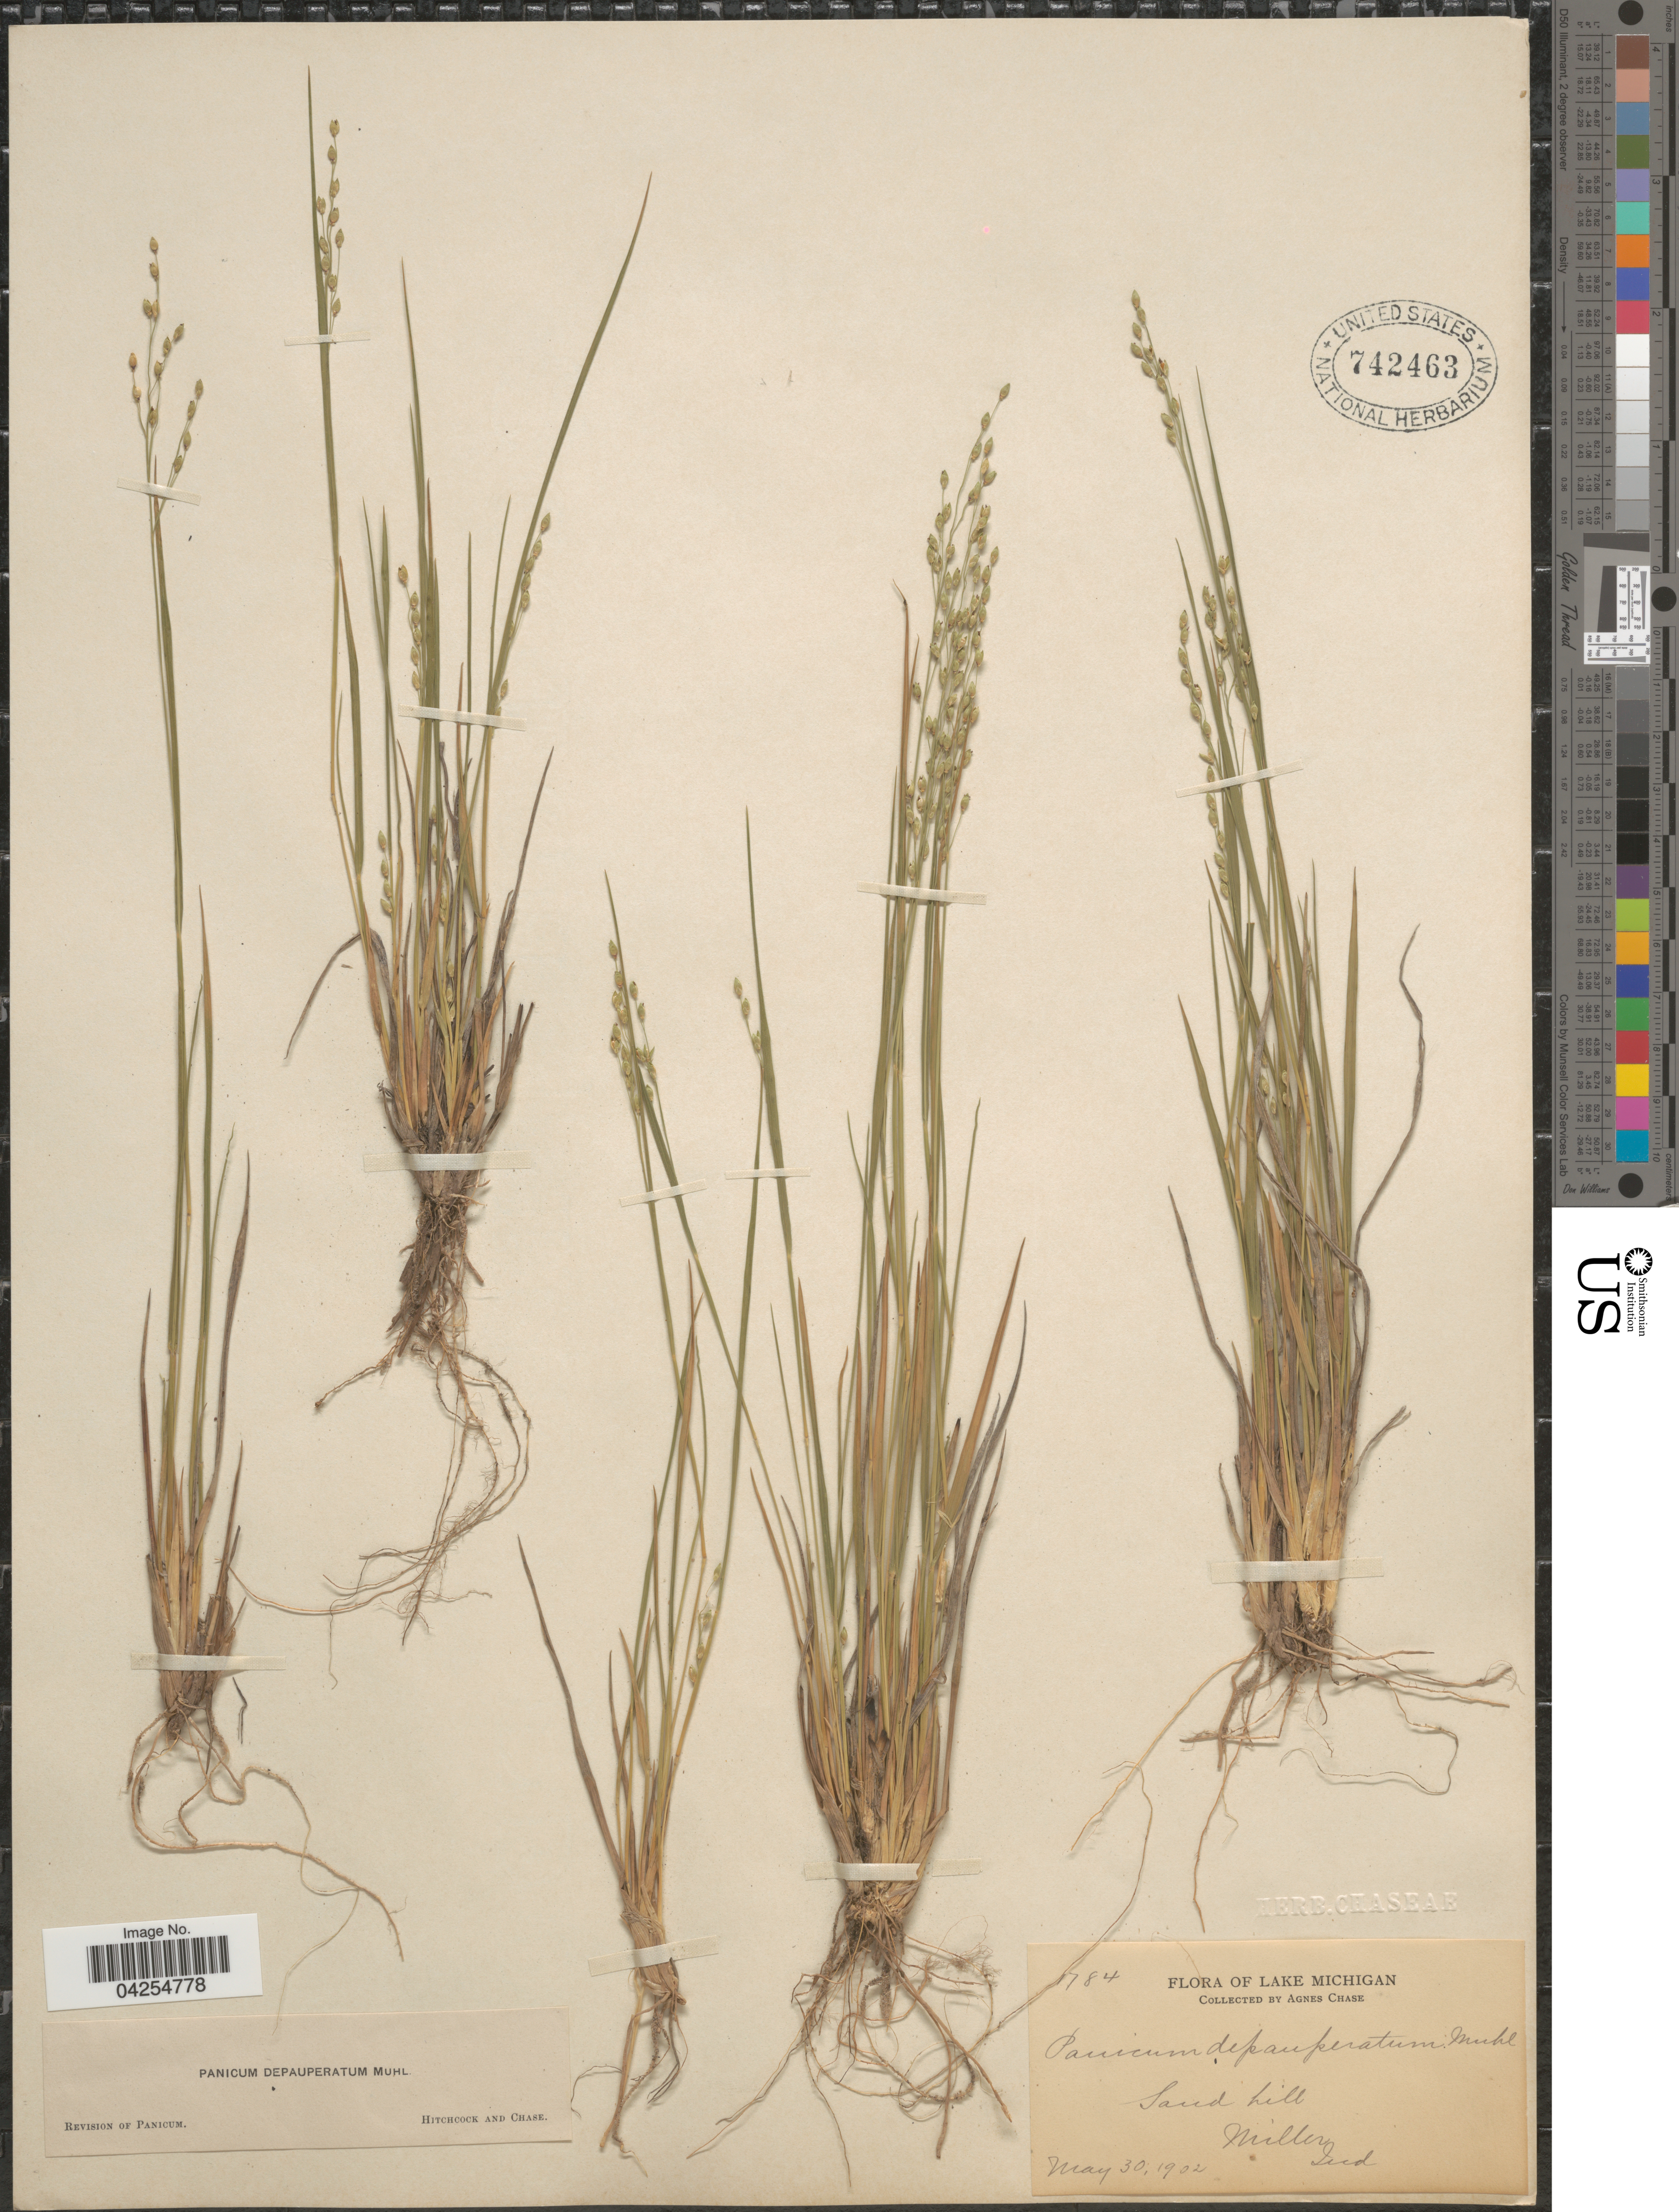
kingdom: Plantae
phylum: Tracheophyta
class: Liliopsida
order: Poales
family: Poaceae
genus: Dichanthelium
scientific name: Dichanthelium depauperatum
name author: (Muhl.) Gould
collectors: A. Chase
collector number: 1784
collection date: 1902-05-30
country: United States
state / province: Indiana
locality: Lake Michigan. Miller.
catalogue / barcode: US 742463